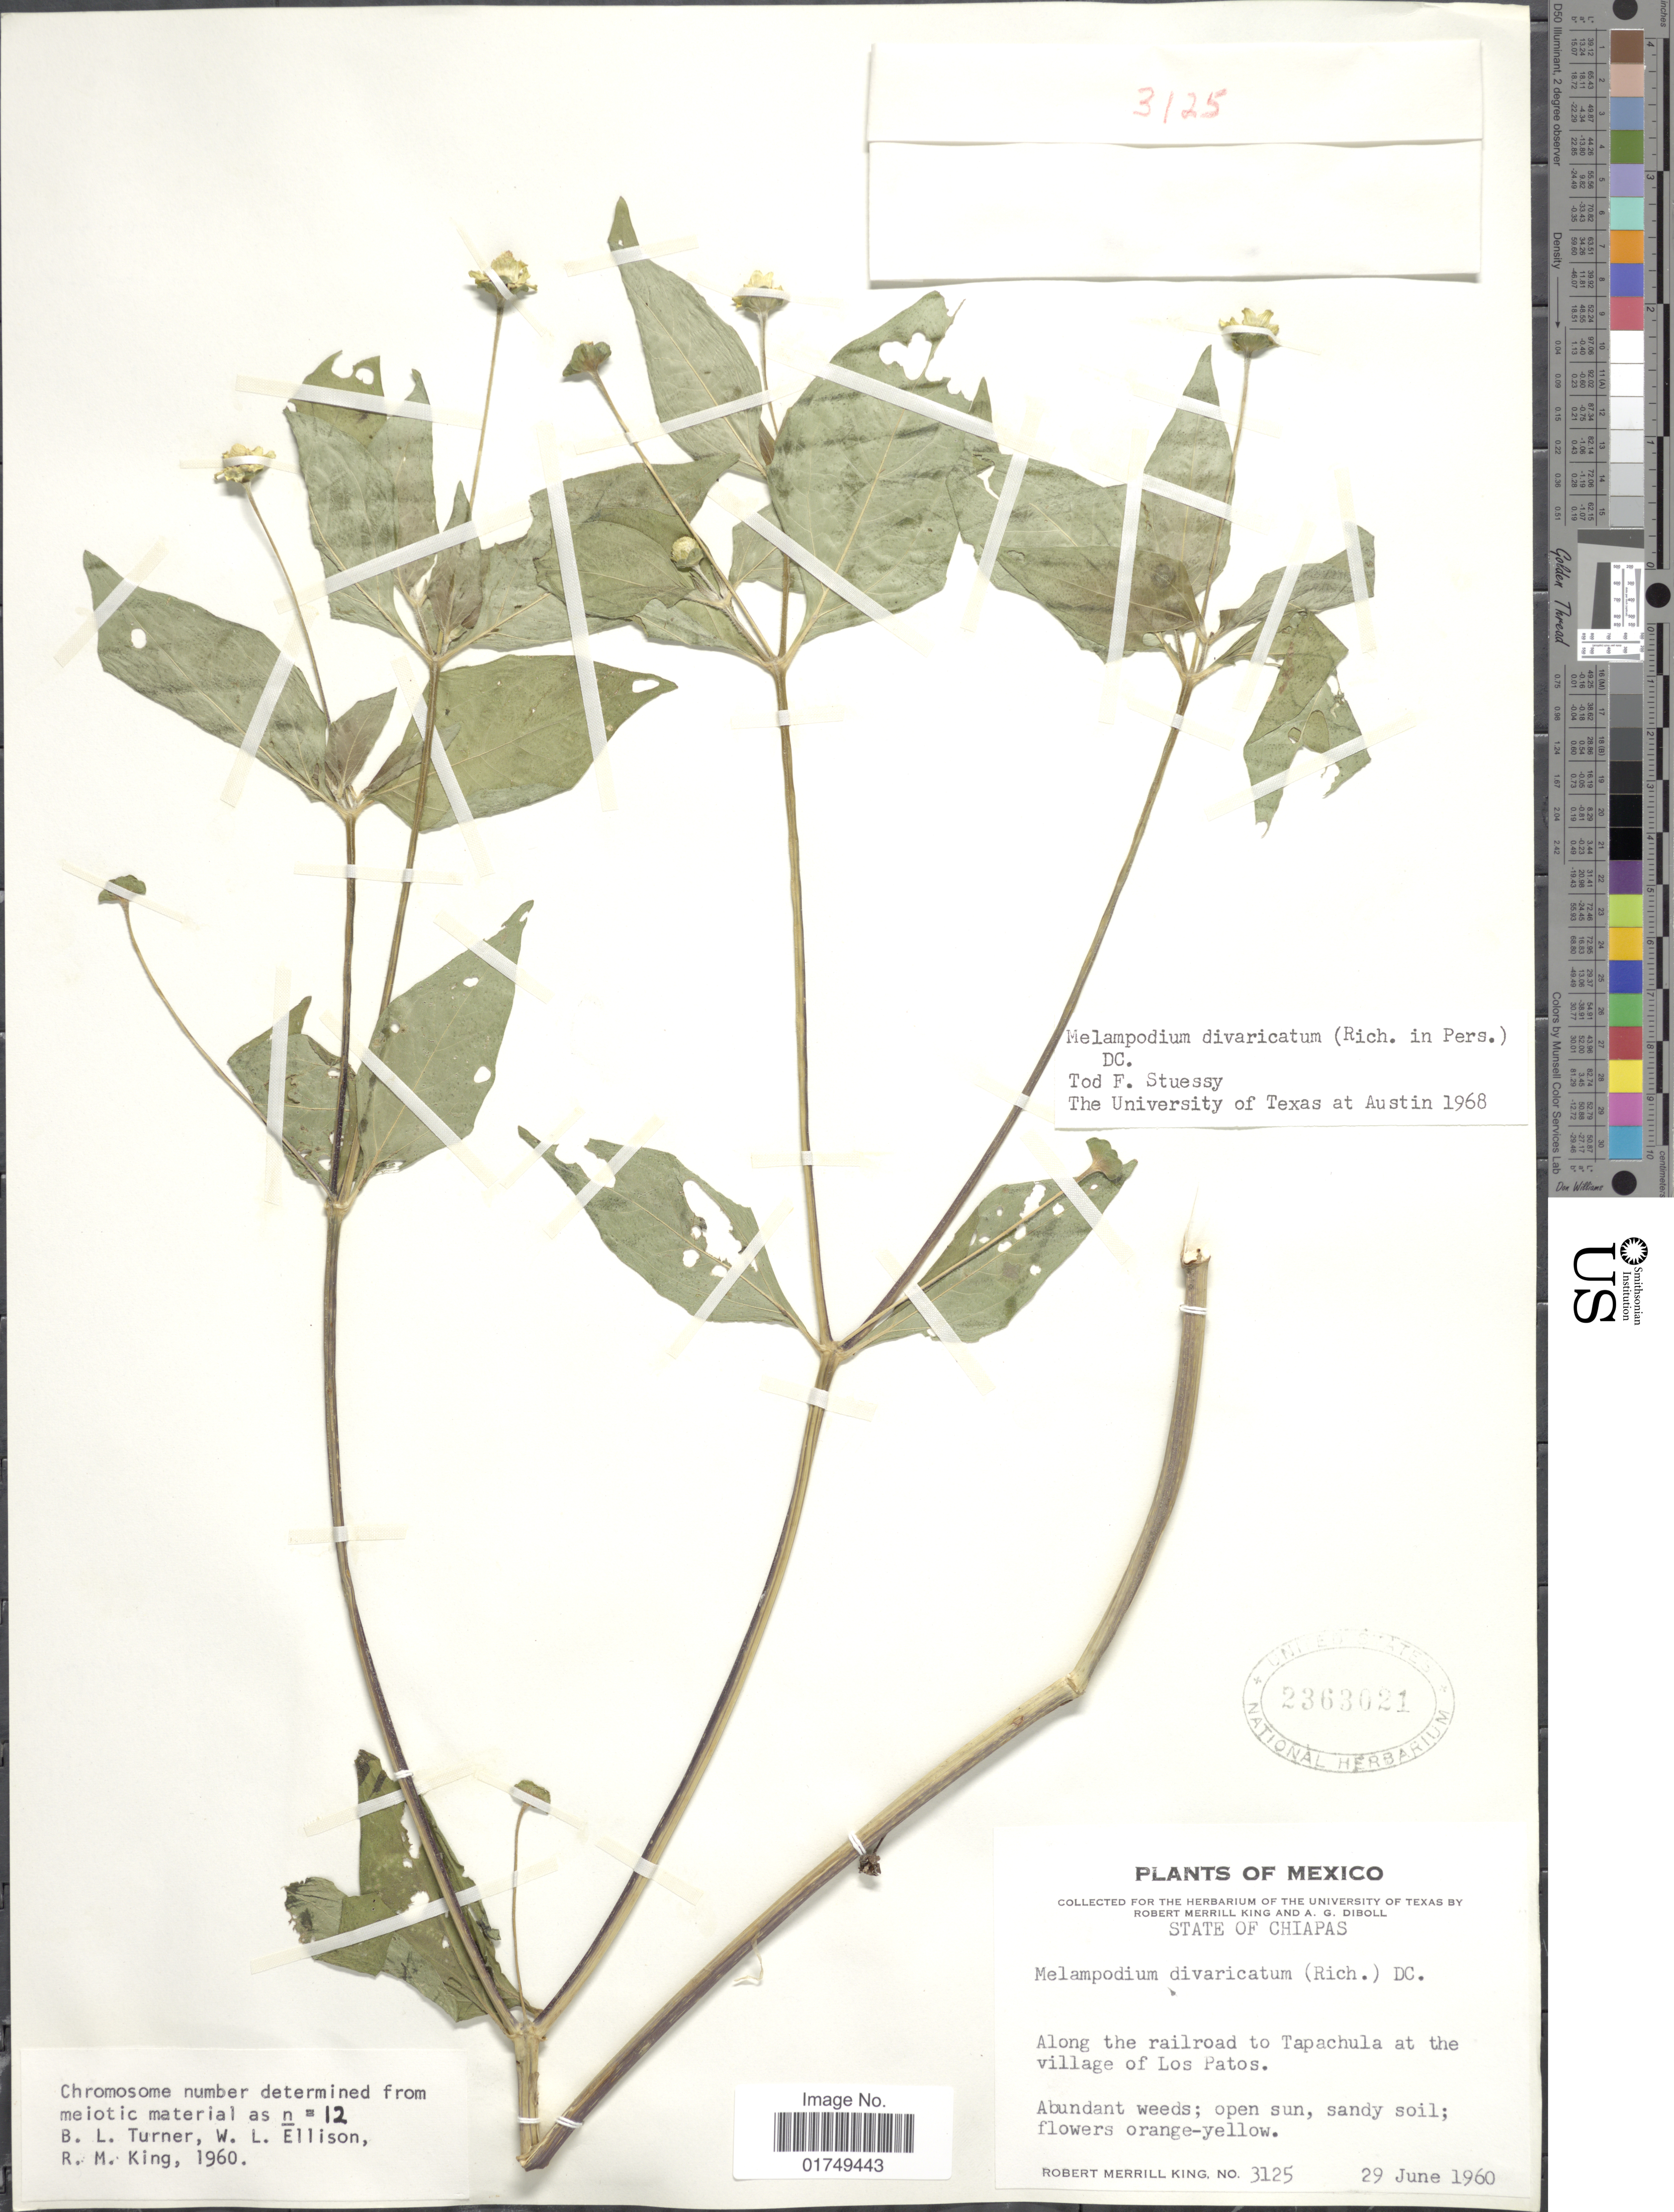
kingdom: Plantae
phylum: Tracheophyta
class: Magnoliopsida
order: Asterales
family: Asteraceae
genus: Melampodium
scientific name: Melampodium divaricatum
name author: (Rich.) DC.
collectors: R. M. King & A. Diboll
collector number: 3125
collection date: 1960-06-29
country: Mexico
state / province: Chiapas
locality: Along the railroad to Tapachula at the village of Los Patos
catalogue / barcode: US 2363021